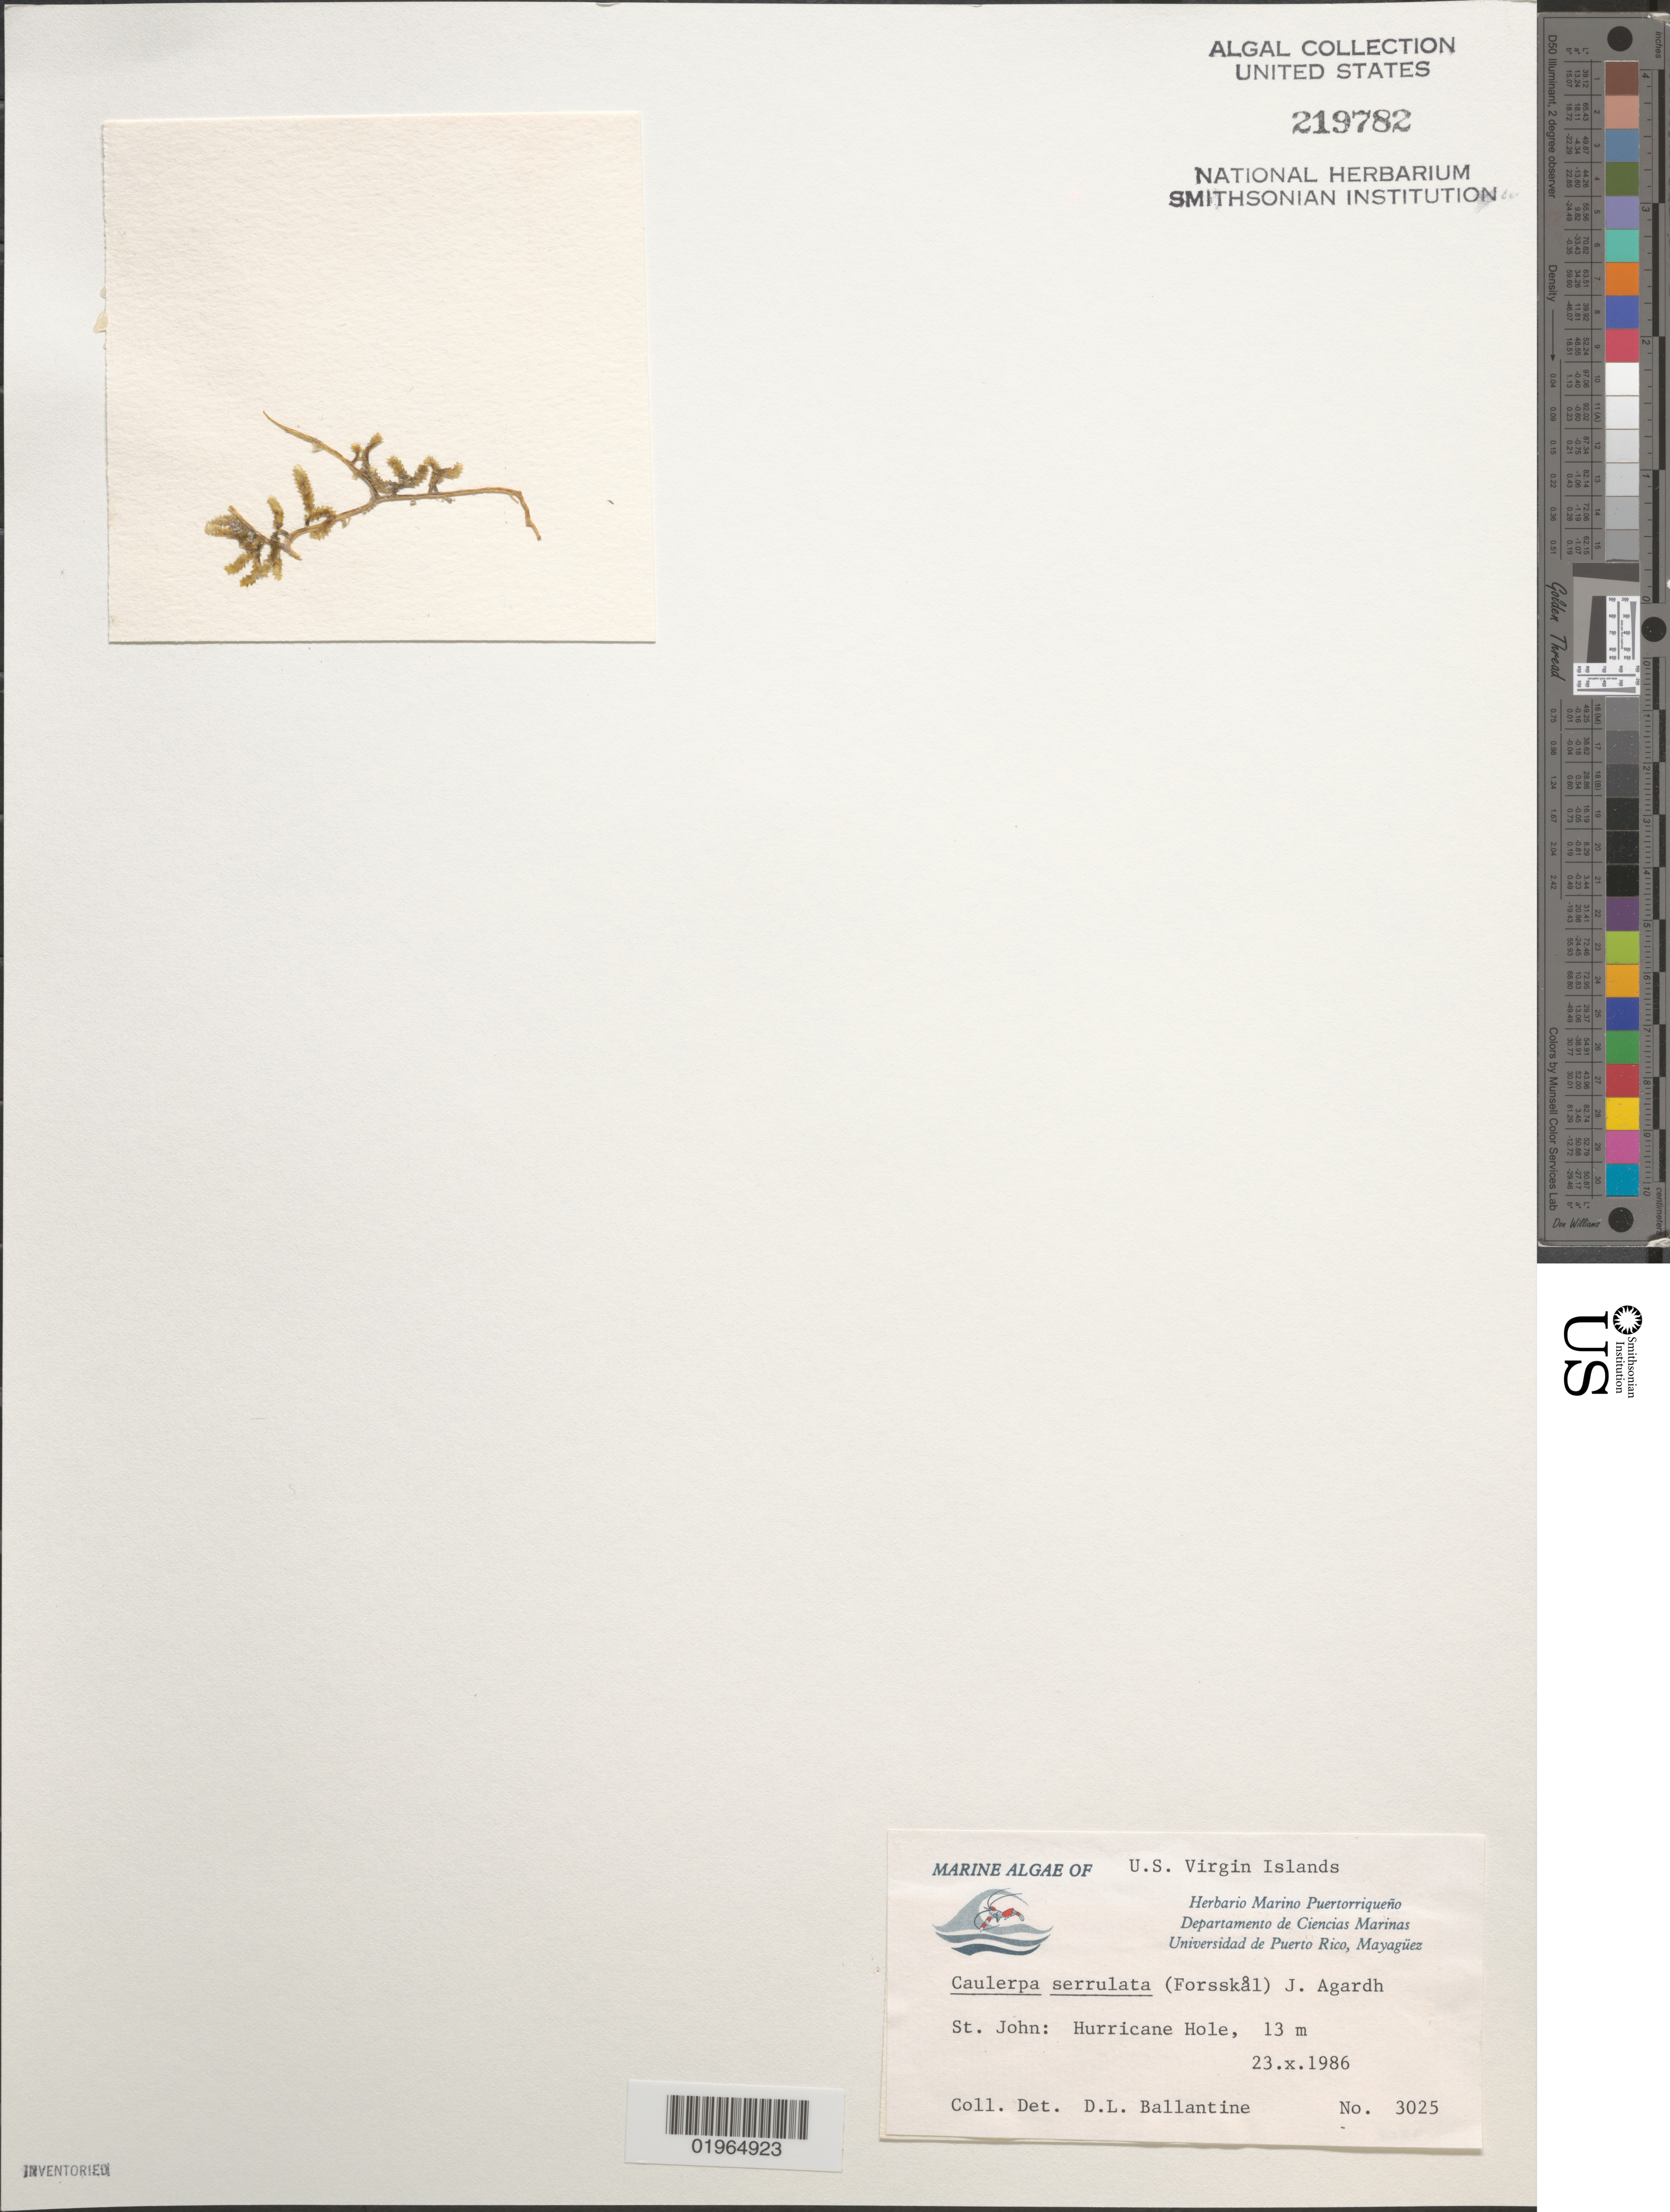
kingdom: Plantae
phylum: Chlorophyta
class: Ulvophyceae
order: Bryopsidales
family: Caulerpaceae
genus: Caulerpa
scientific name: Caulerpa serrulata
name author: (Forssk.) J. Agardh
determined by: Ballantine, D. L.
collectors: D.L. Ballantine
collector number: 3025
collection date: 1986-10-23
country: U.S. Virgin Islands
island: St. John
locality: Hurricane Hole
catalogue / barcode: US 219782